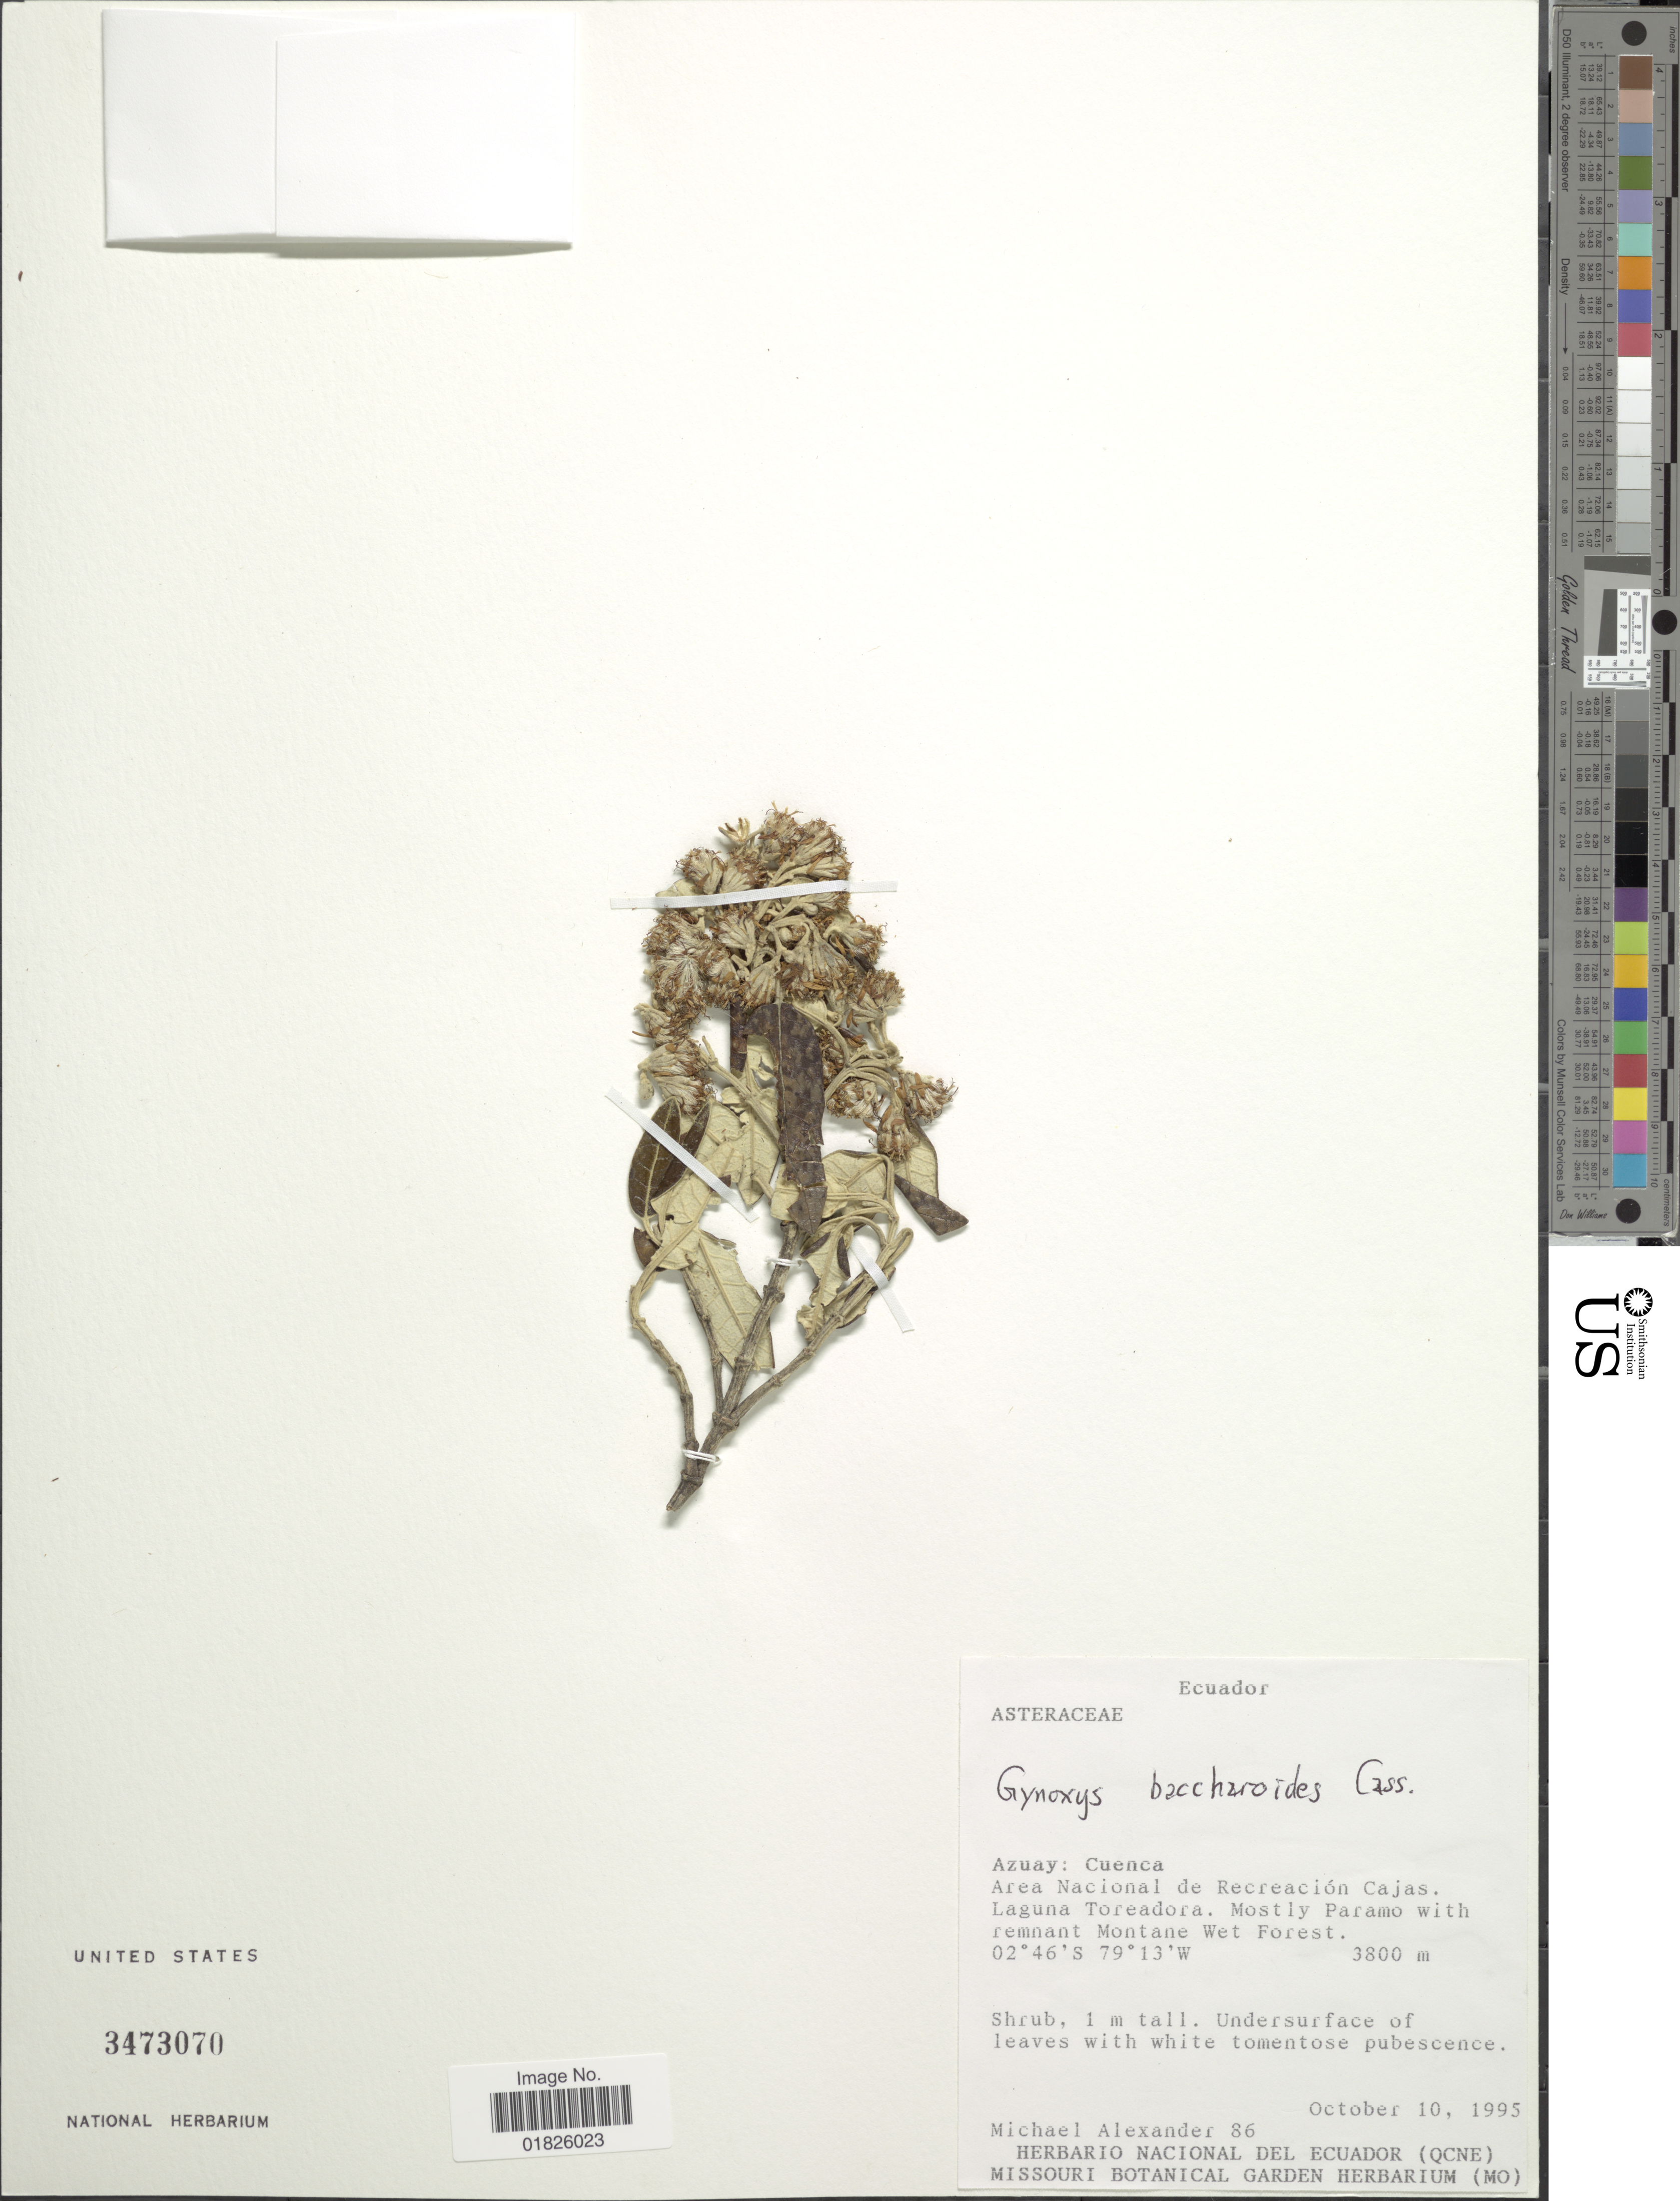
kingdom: Plantae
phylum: Tracheophyta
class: Magnoliopsida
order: Asterales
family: Asteraceae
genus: Gynoxys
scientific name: Gynoxys baccharoides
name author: (Kunth) Cass.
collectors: M. L. Alexander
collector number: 86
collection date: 1995-10-10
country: Ecuador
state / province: Azuay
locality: Cuenca, Area Nacional de Recreacion Cajas. Laguna Toreadora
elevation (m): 3800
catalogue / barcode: US 3473070